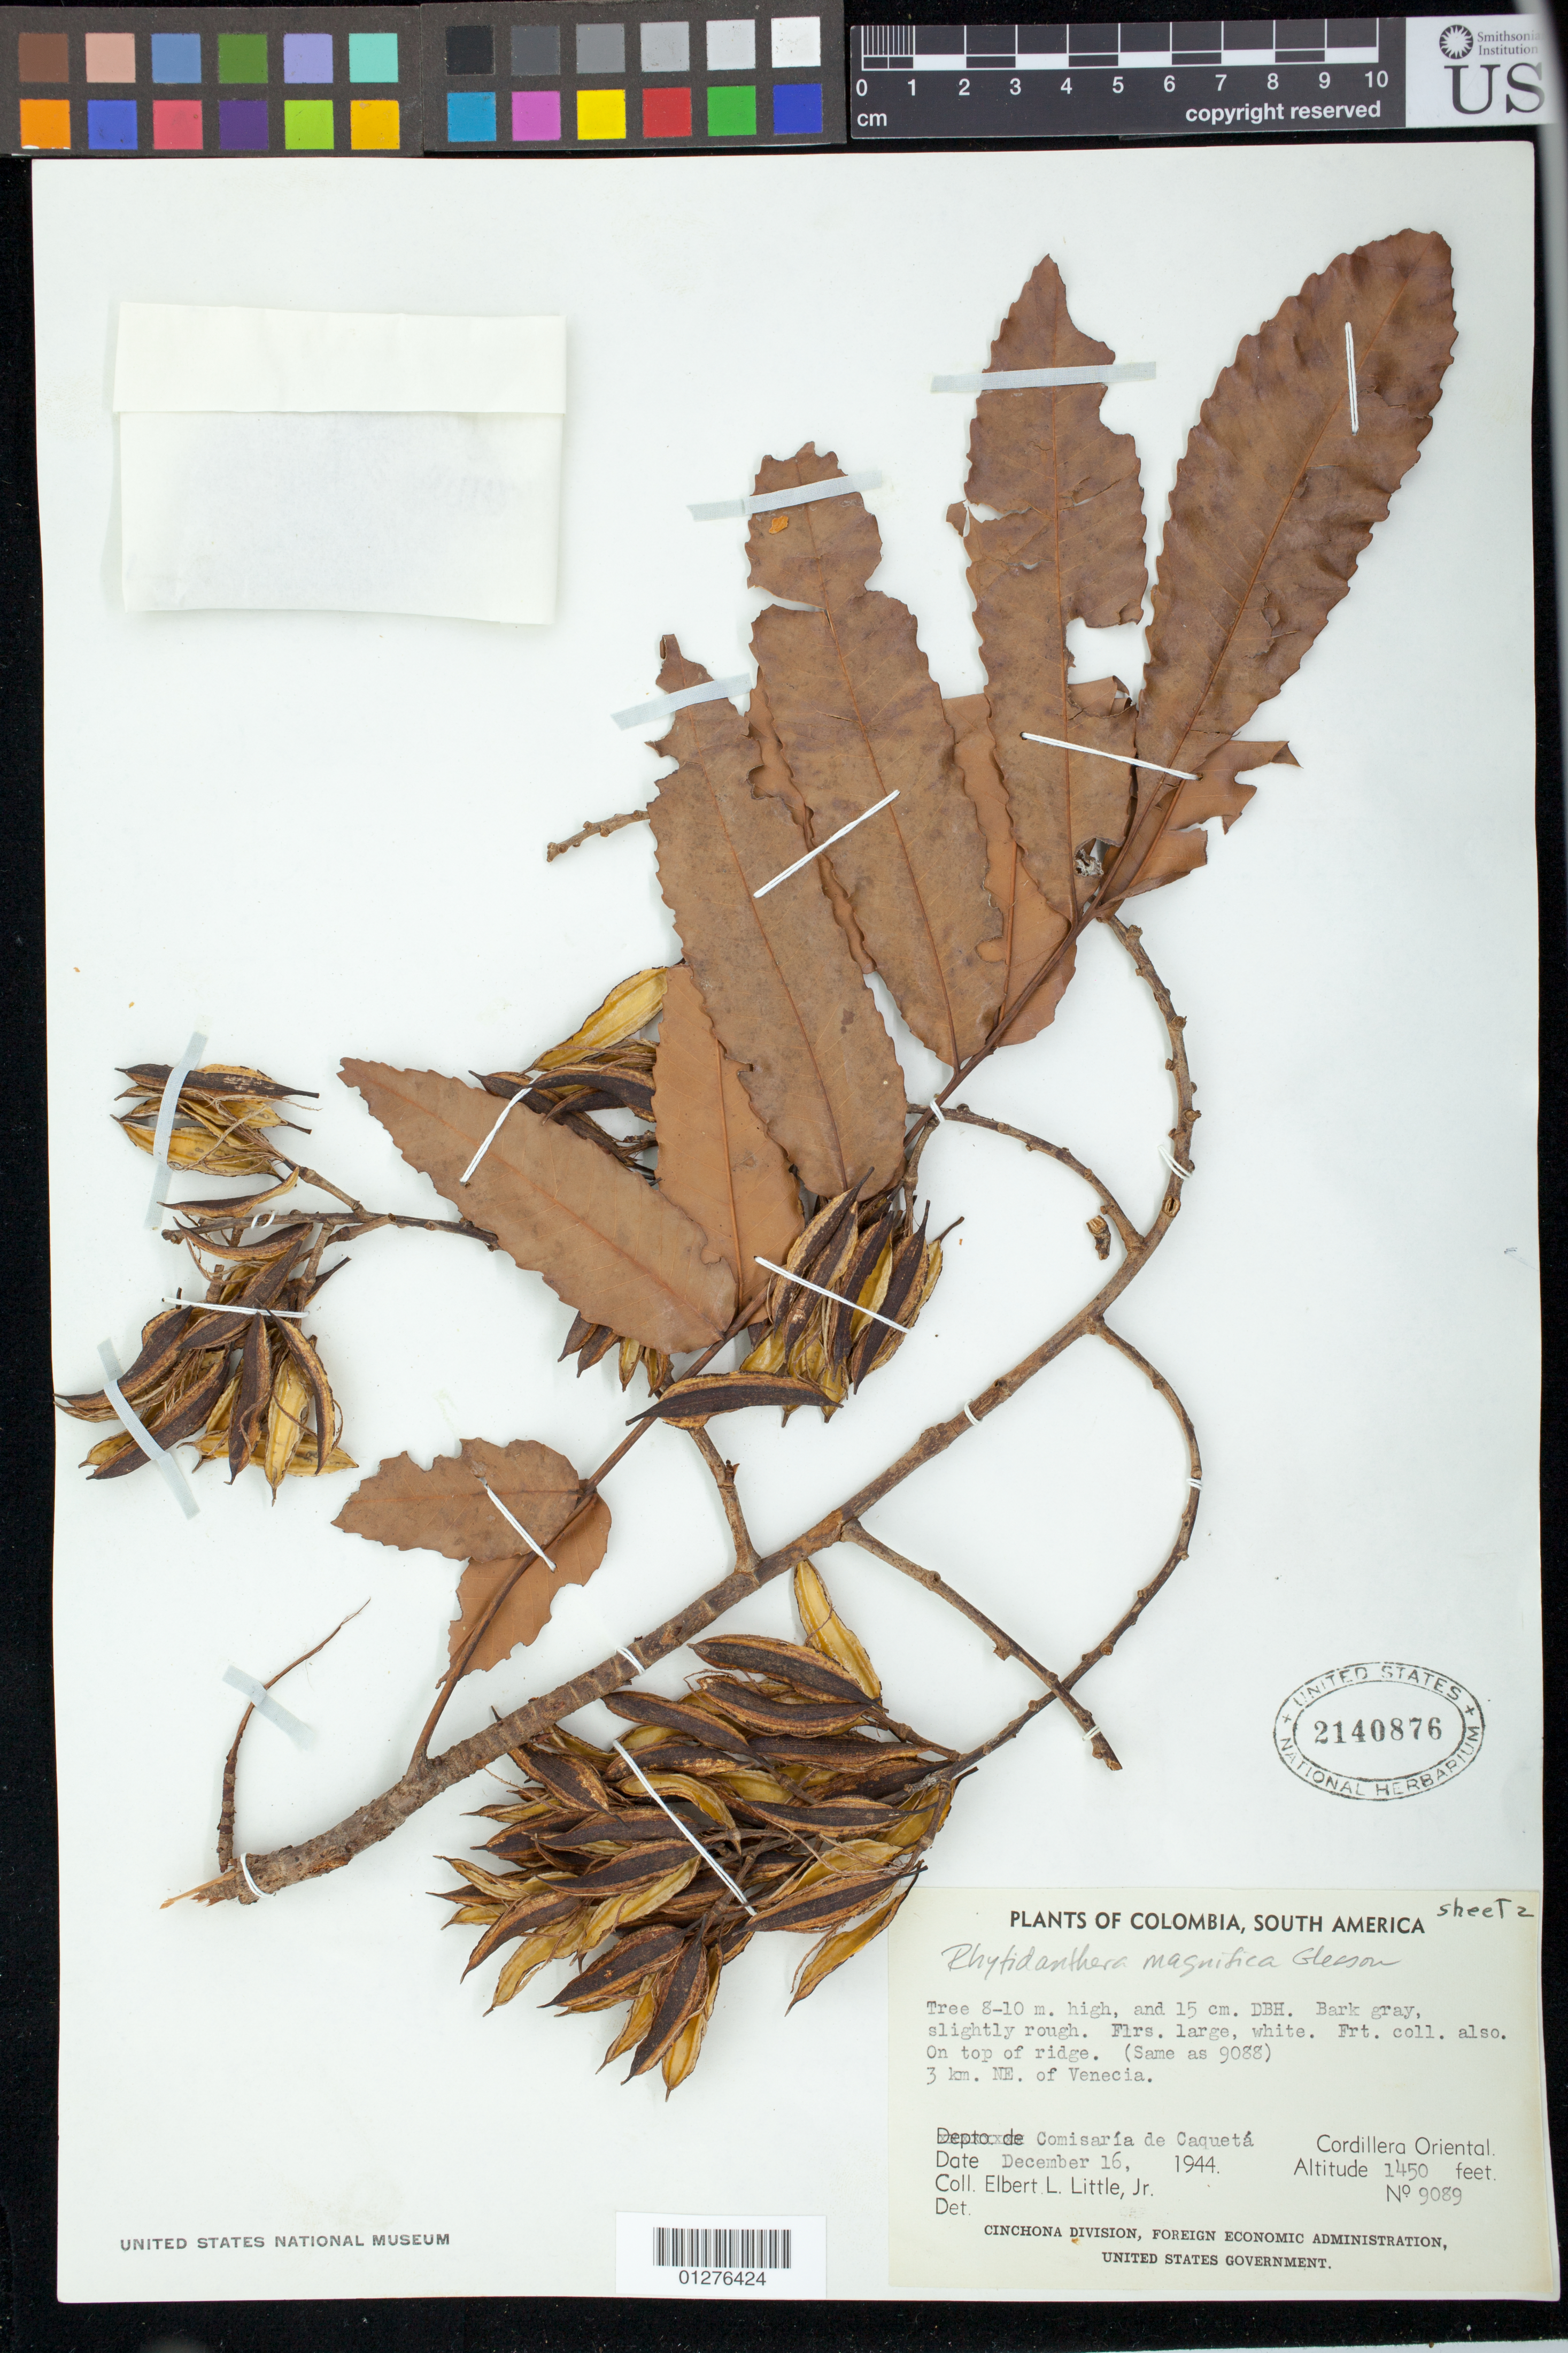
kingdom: Plantae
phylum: Tracheophyta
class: Magnoliopsida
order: Malpighiales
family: Ochnaceae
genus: Rhytidanthera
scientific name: Rhytidanthera splendida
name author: (Planch.) Tiegh.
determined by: Reinales, Sandra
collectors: E. L. Little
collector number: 9089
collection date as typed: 16 Dec 1944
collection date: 1944-12-16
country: Colombia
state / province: Huila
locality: Cordillera Oriental, 3 km NE of Venecia. Comisaria de Caqueta.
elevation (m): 442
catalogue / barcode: US 2140876